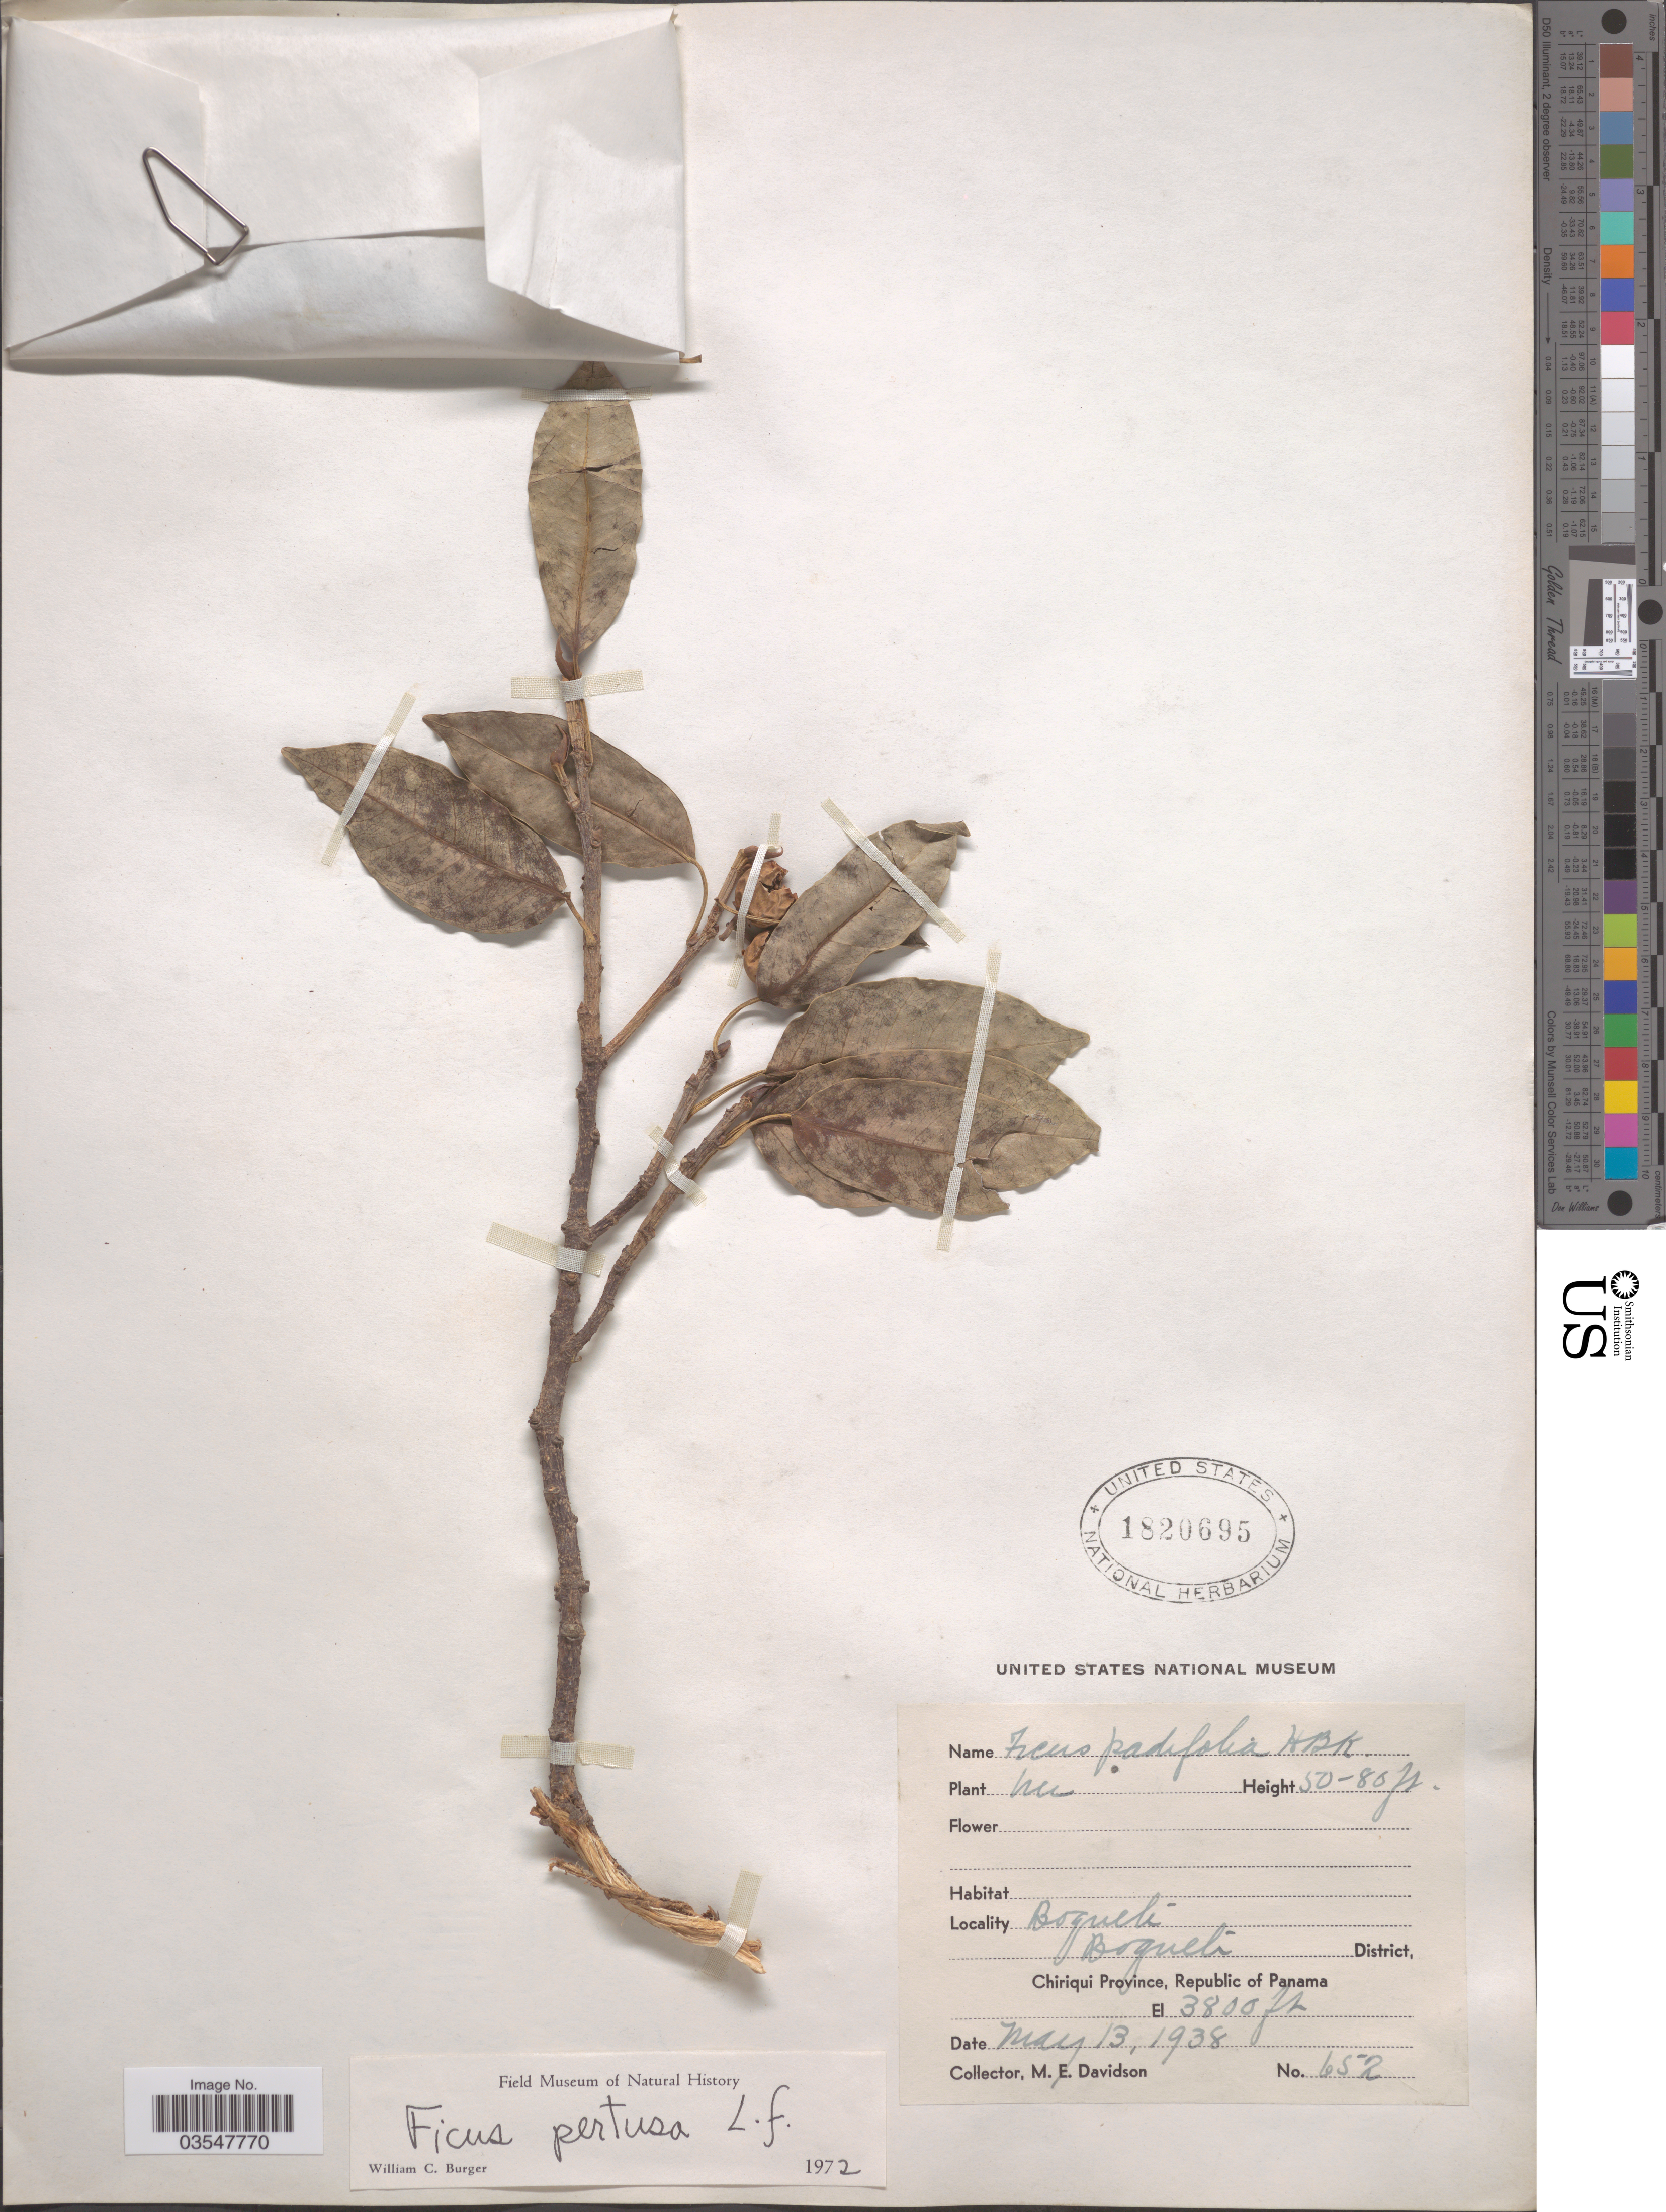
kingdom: Plantae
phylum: Tracheophyta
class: Magnoliopsida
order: Rosales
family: Moraceae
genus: Ficus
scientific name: Ficus pertusa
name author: L. f.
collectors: M. E. Davidson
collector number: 652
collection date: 1938-05-13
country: Panama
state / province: Chiriqui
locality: Boquete, Boquete District.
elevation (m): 1158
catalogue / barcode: US 1820695